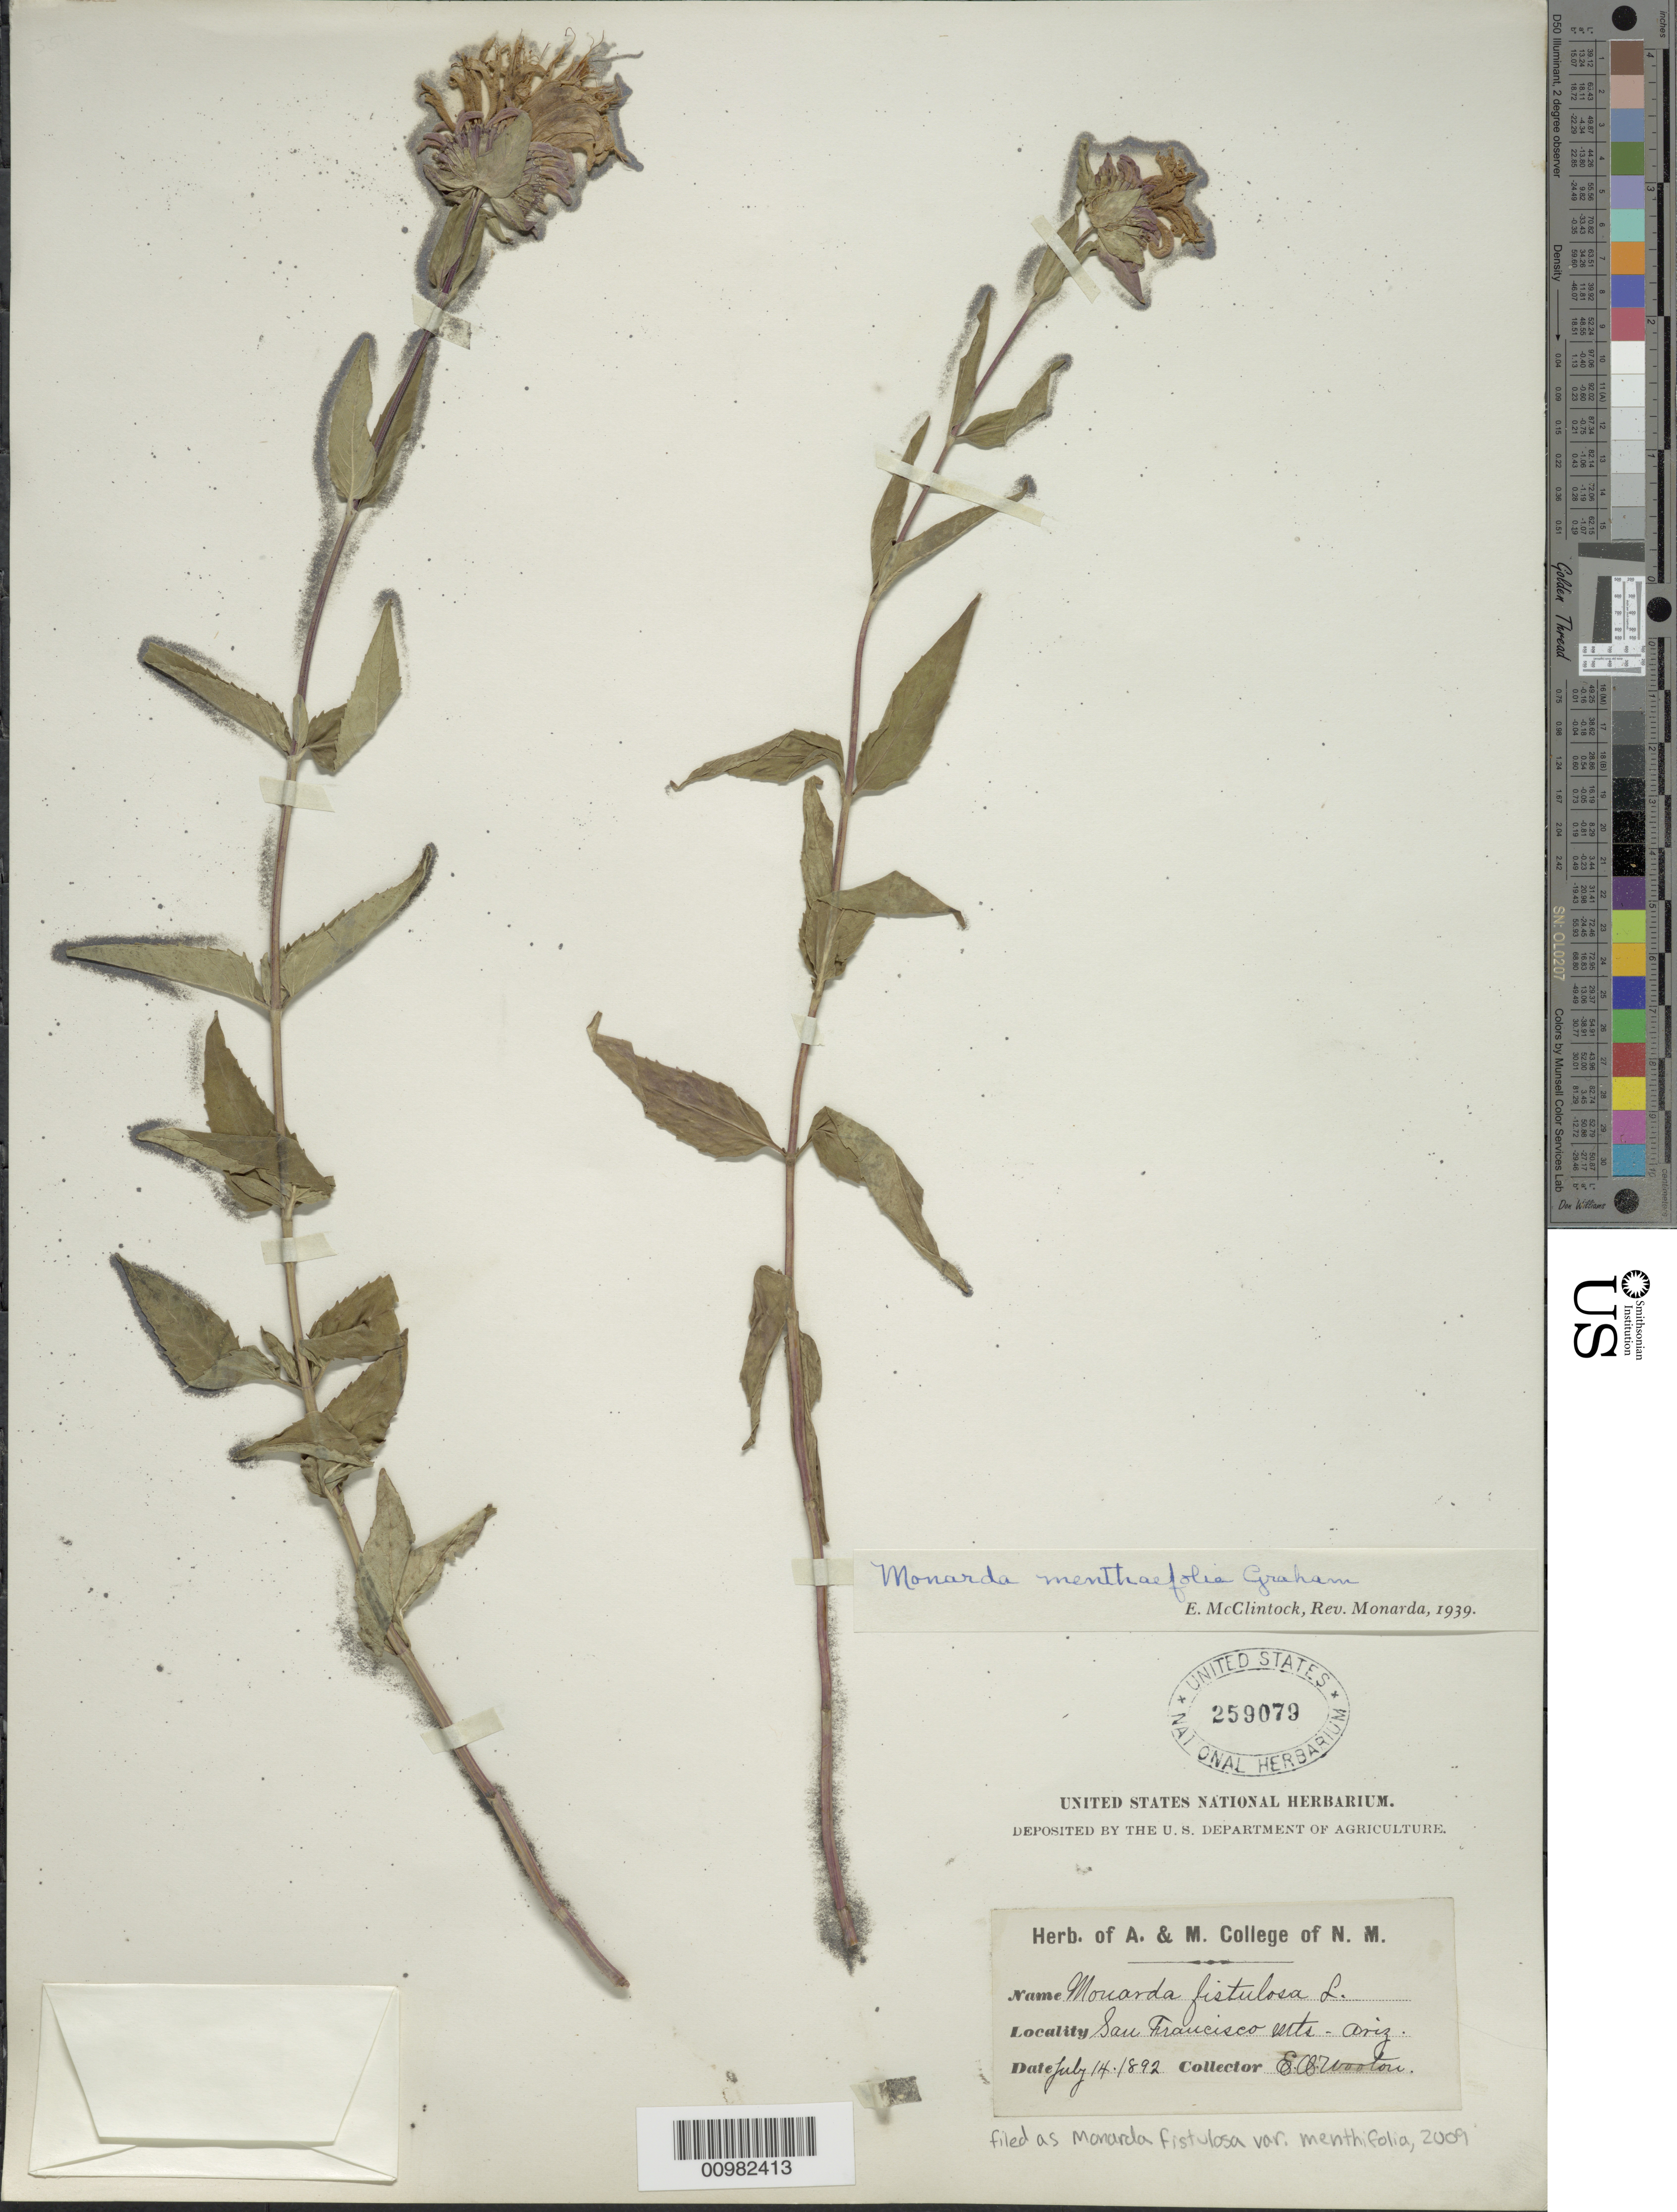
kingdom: Plantae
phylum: Tracheophyta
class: Magnoliopsida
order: Lamiales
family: Lamiaceae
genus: Monarda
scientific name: Monarda fistulosa var. menthifolia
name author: (Graham) Fernald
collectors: E. O. Wooton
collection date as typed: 14 Jul 1892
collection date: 1892-07-14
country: United States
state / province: Arizona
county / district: Coconino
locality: San Francisco Mts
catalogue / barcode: US 259079